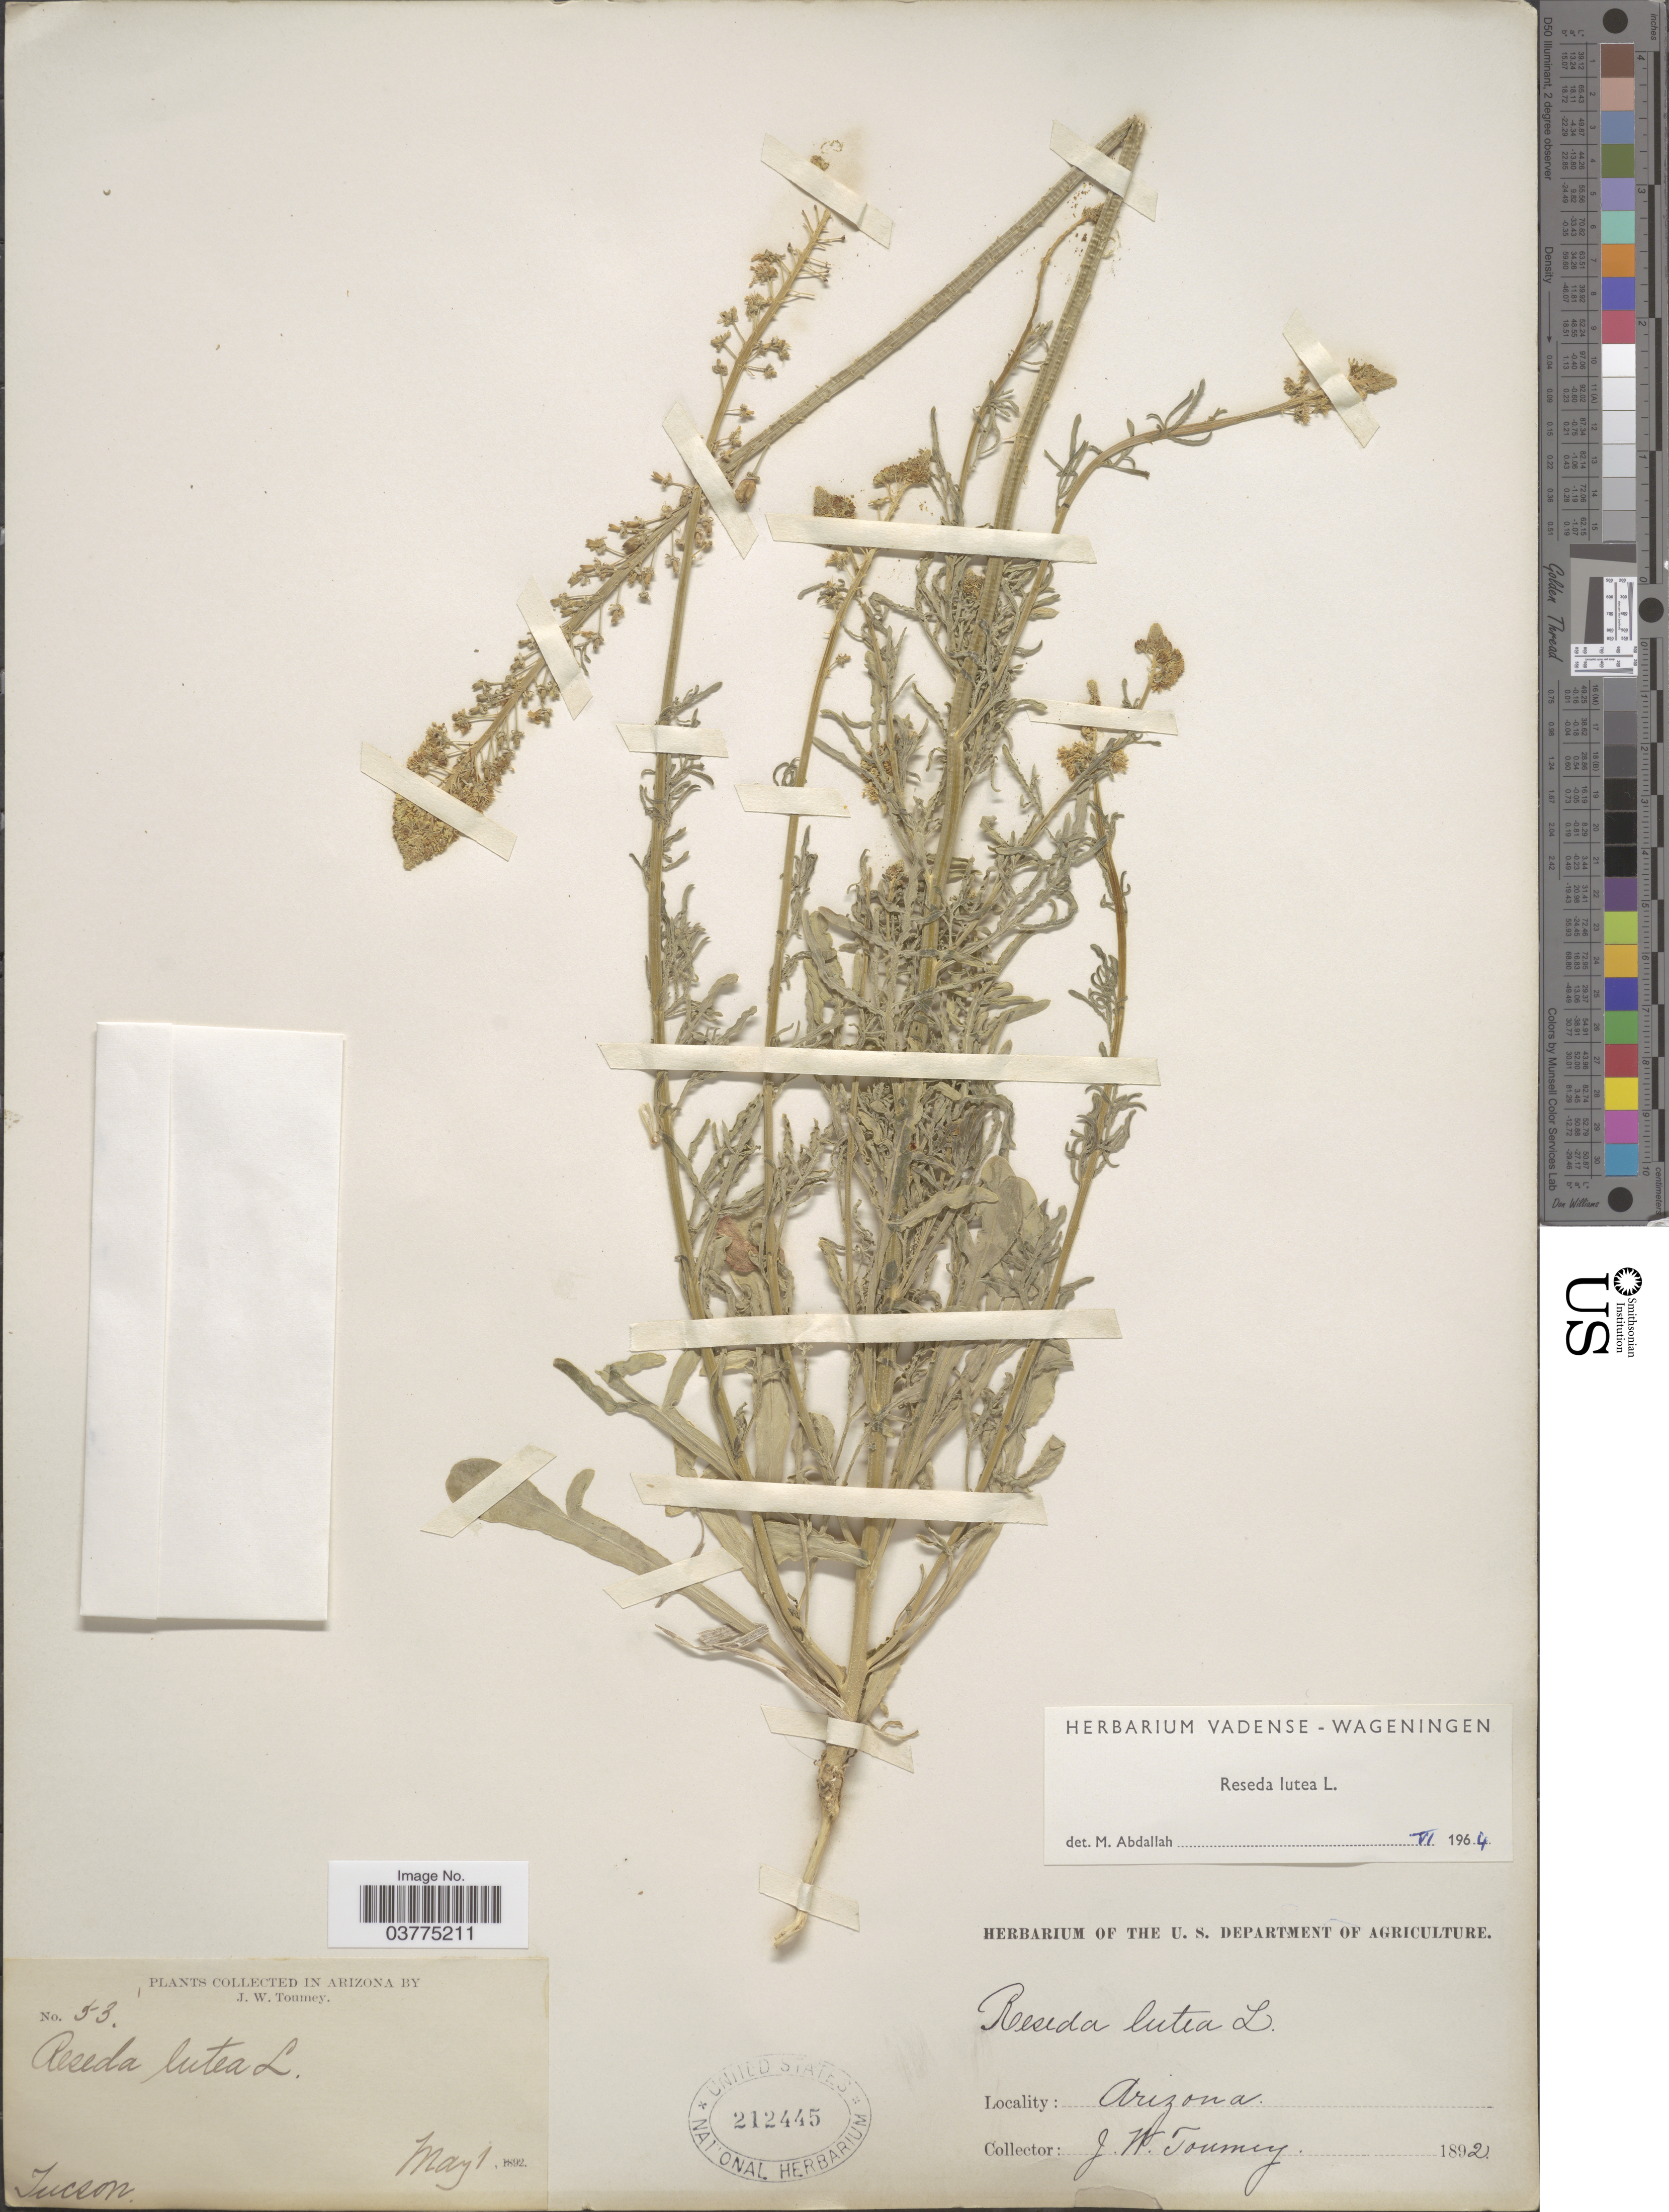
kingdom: Plantae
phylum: Tracheophyta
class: Magnoliopsida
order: Brassicales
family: Resedaceae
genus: Reseda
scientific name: Reseda lutea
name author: L.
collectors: J. W. Toumey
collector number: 53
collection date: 1892-05-01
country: United States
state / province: Arizona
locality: Tucson.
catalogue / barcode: US 212445